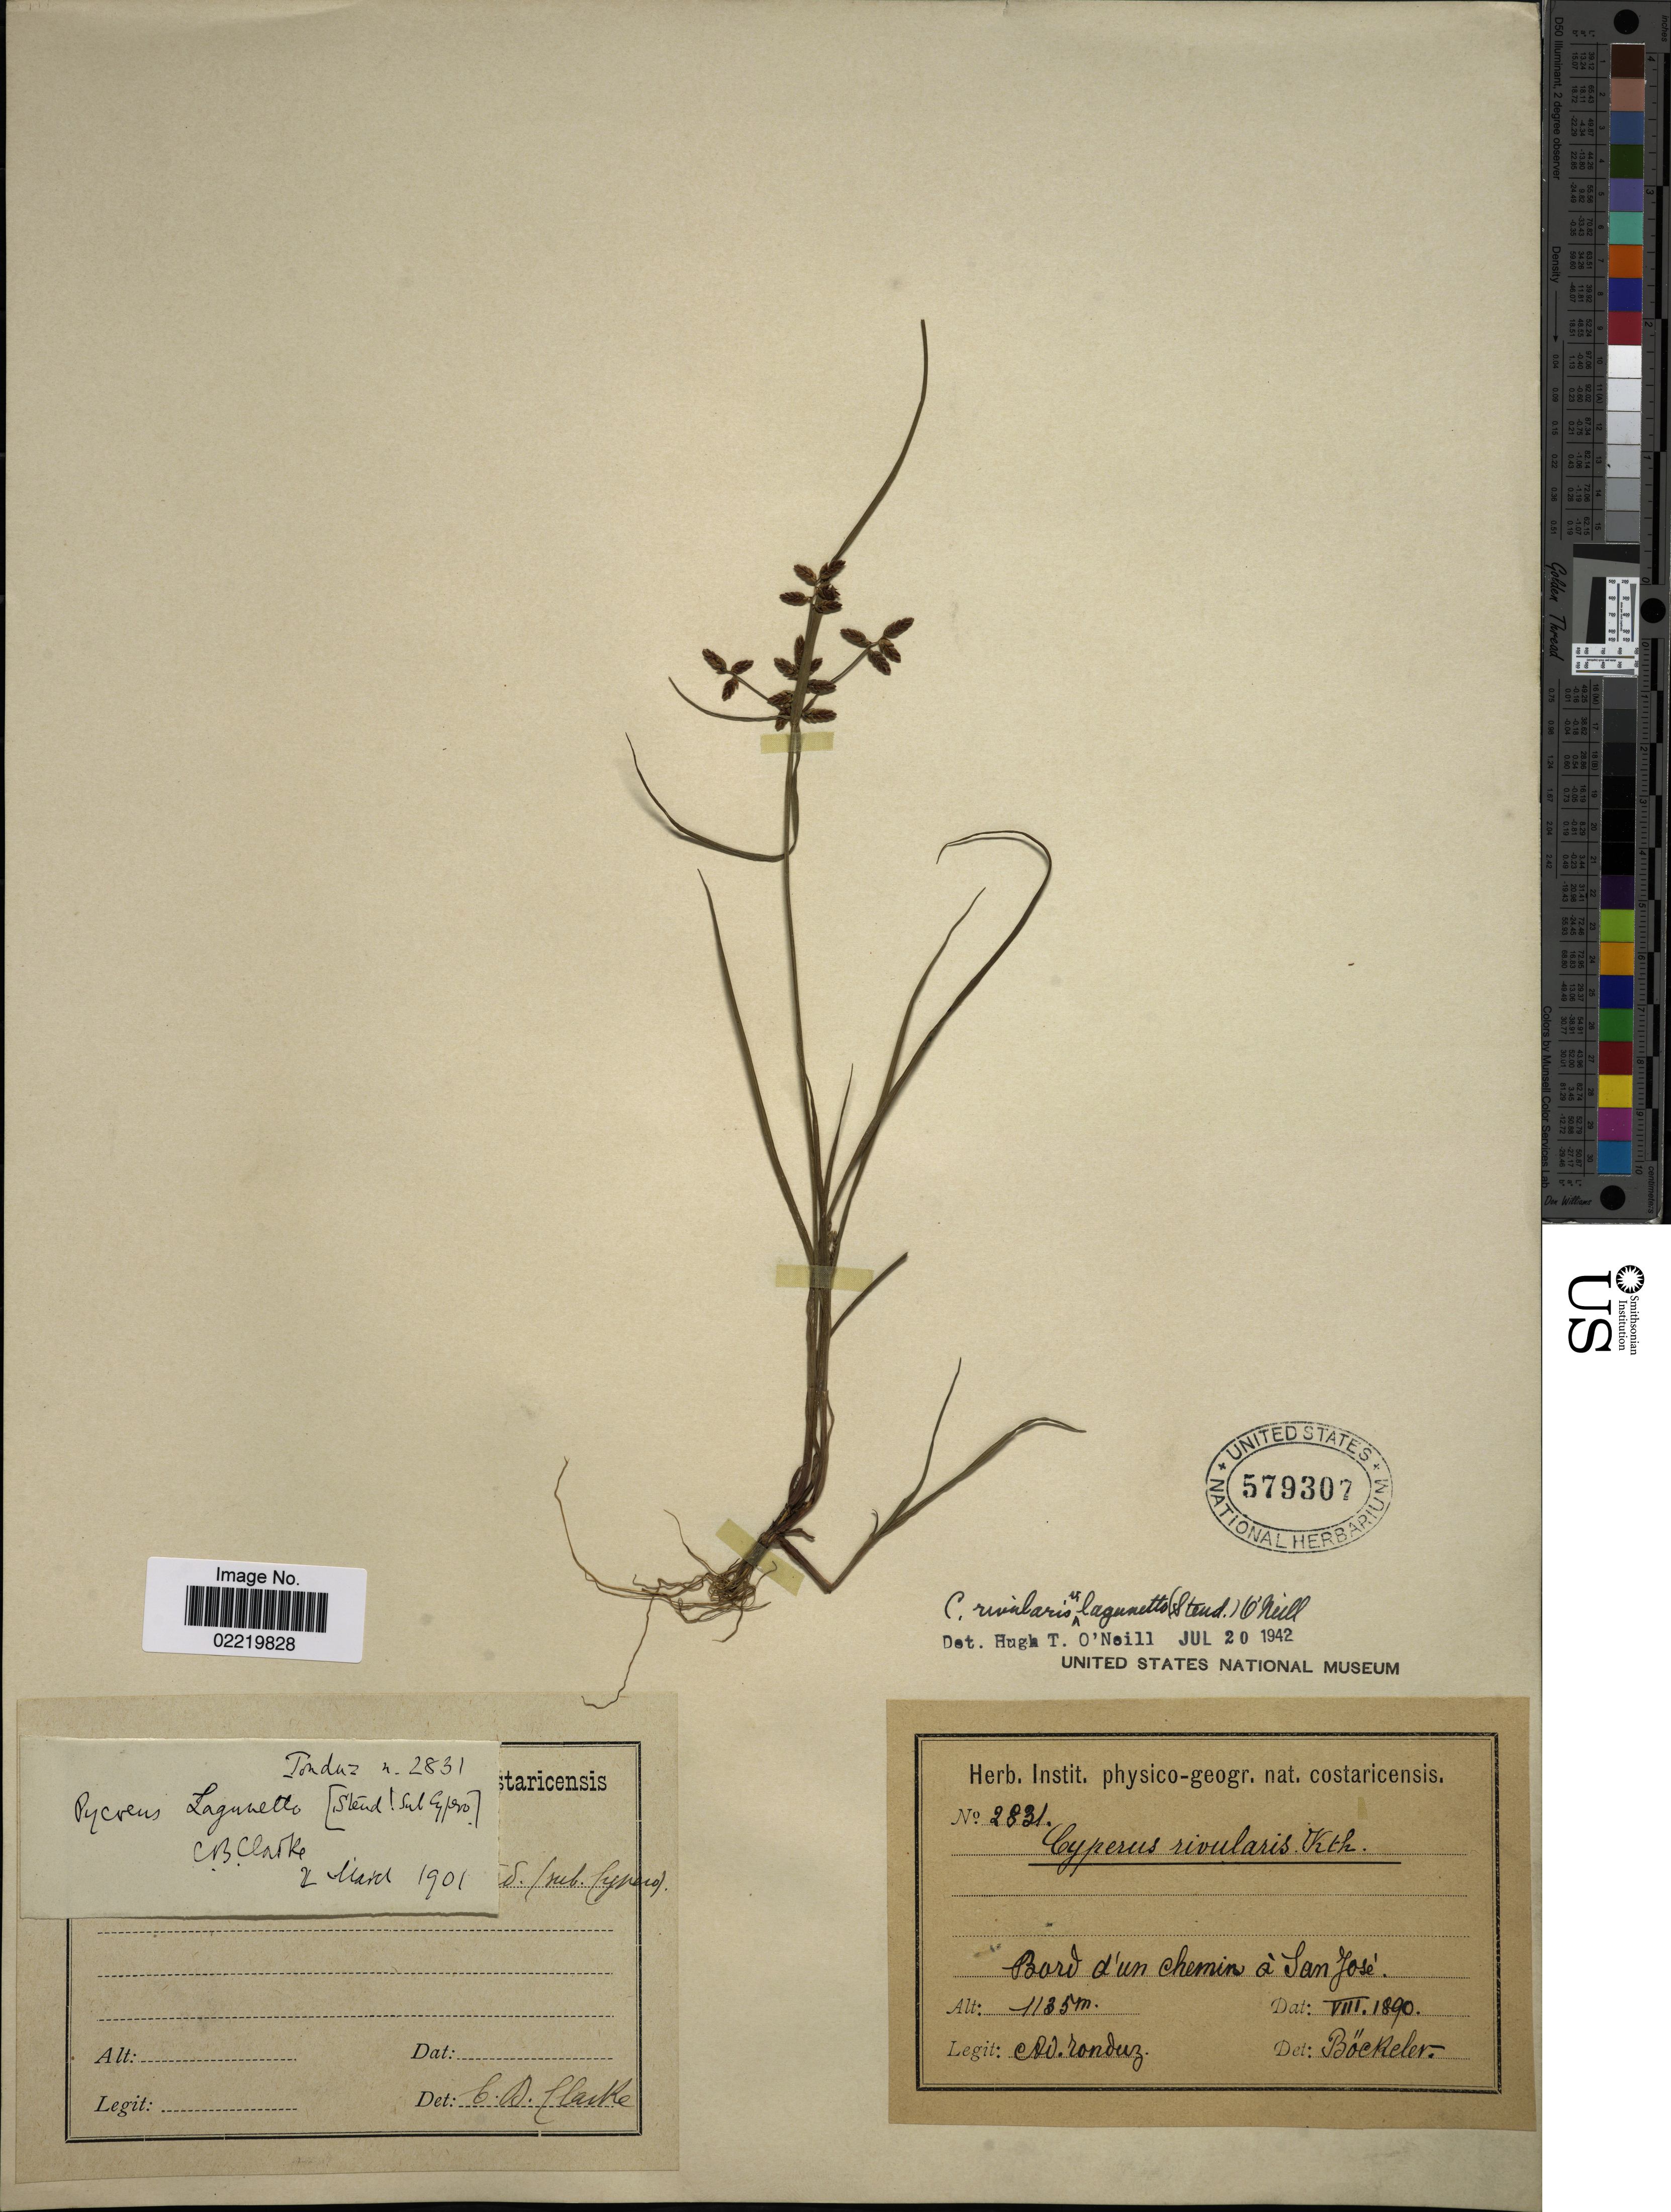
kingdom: Plantae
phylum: Tracheophyta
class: Liliopsida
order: Poales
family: Cyperaceae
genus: Cyperus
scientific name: Cyperus niger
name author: Ruiz & Pav.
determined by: Strong, Mark T., (BOT), Smithsonian Institution - National Museum of Natural History (UNITED STATES)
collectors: A. Tonduz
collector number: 2831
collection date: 1890-08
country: Costa Rica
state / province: San José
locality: Bord d'un chemin a San José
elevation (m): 1135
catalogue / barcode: US 579307